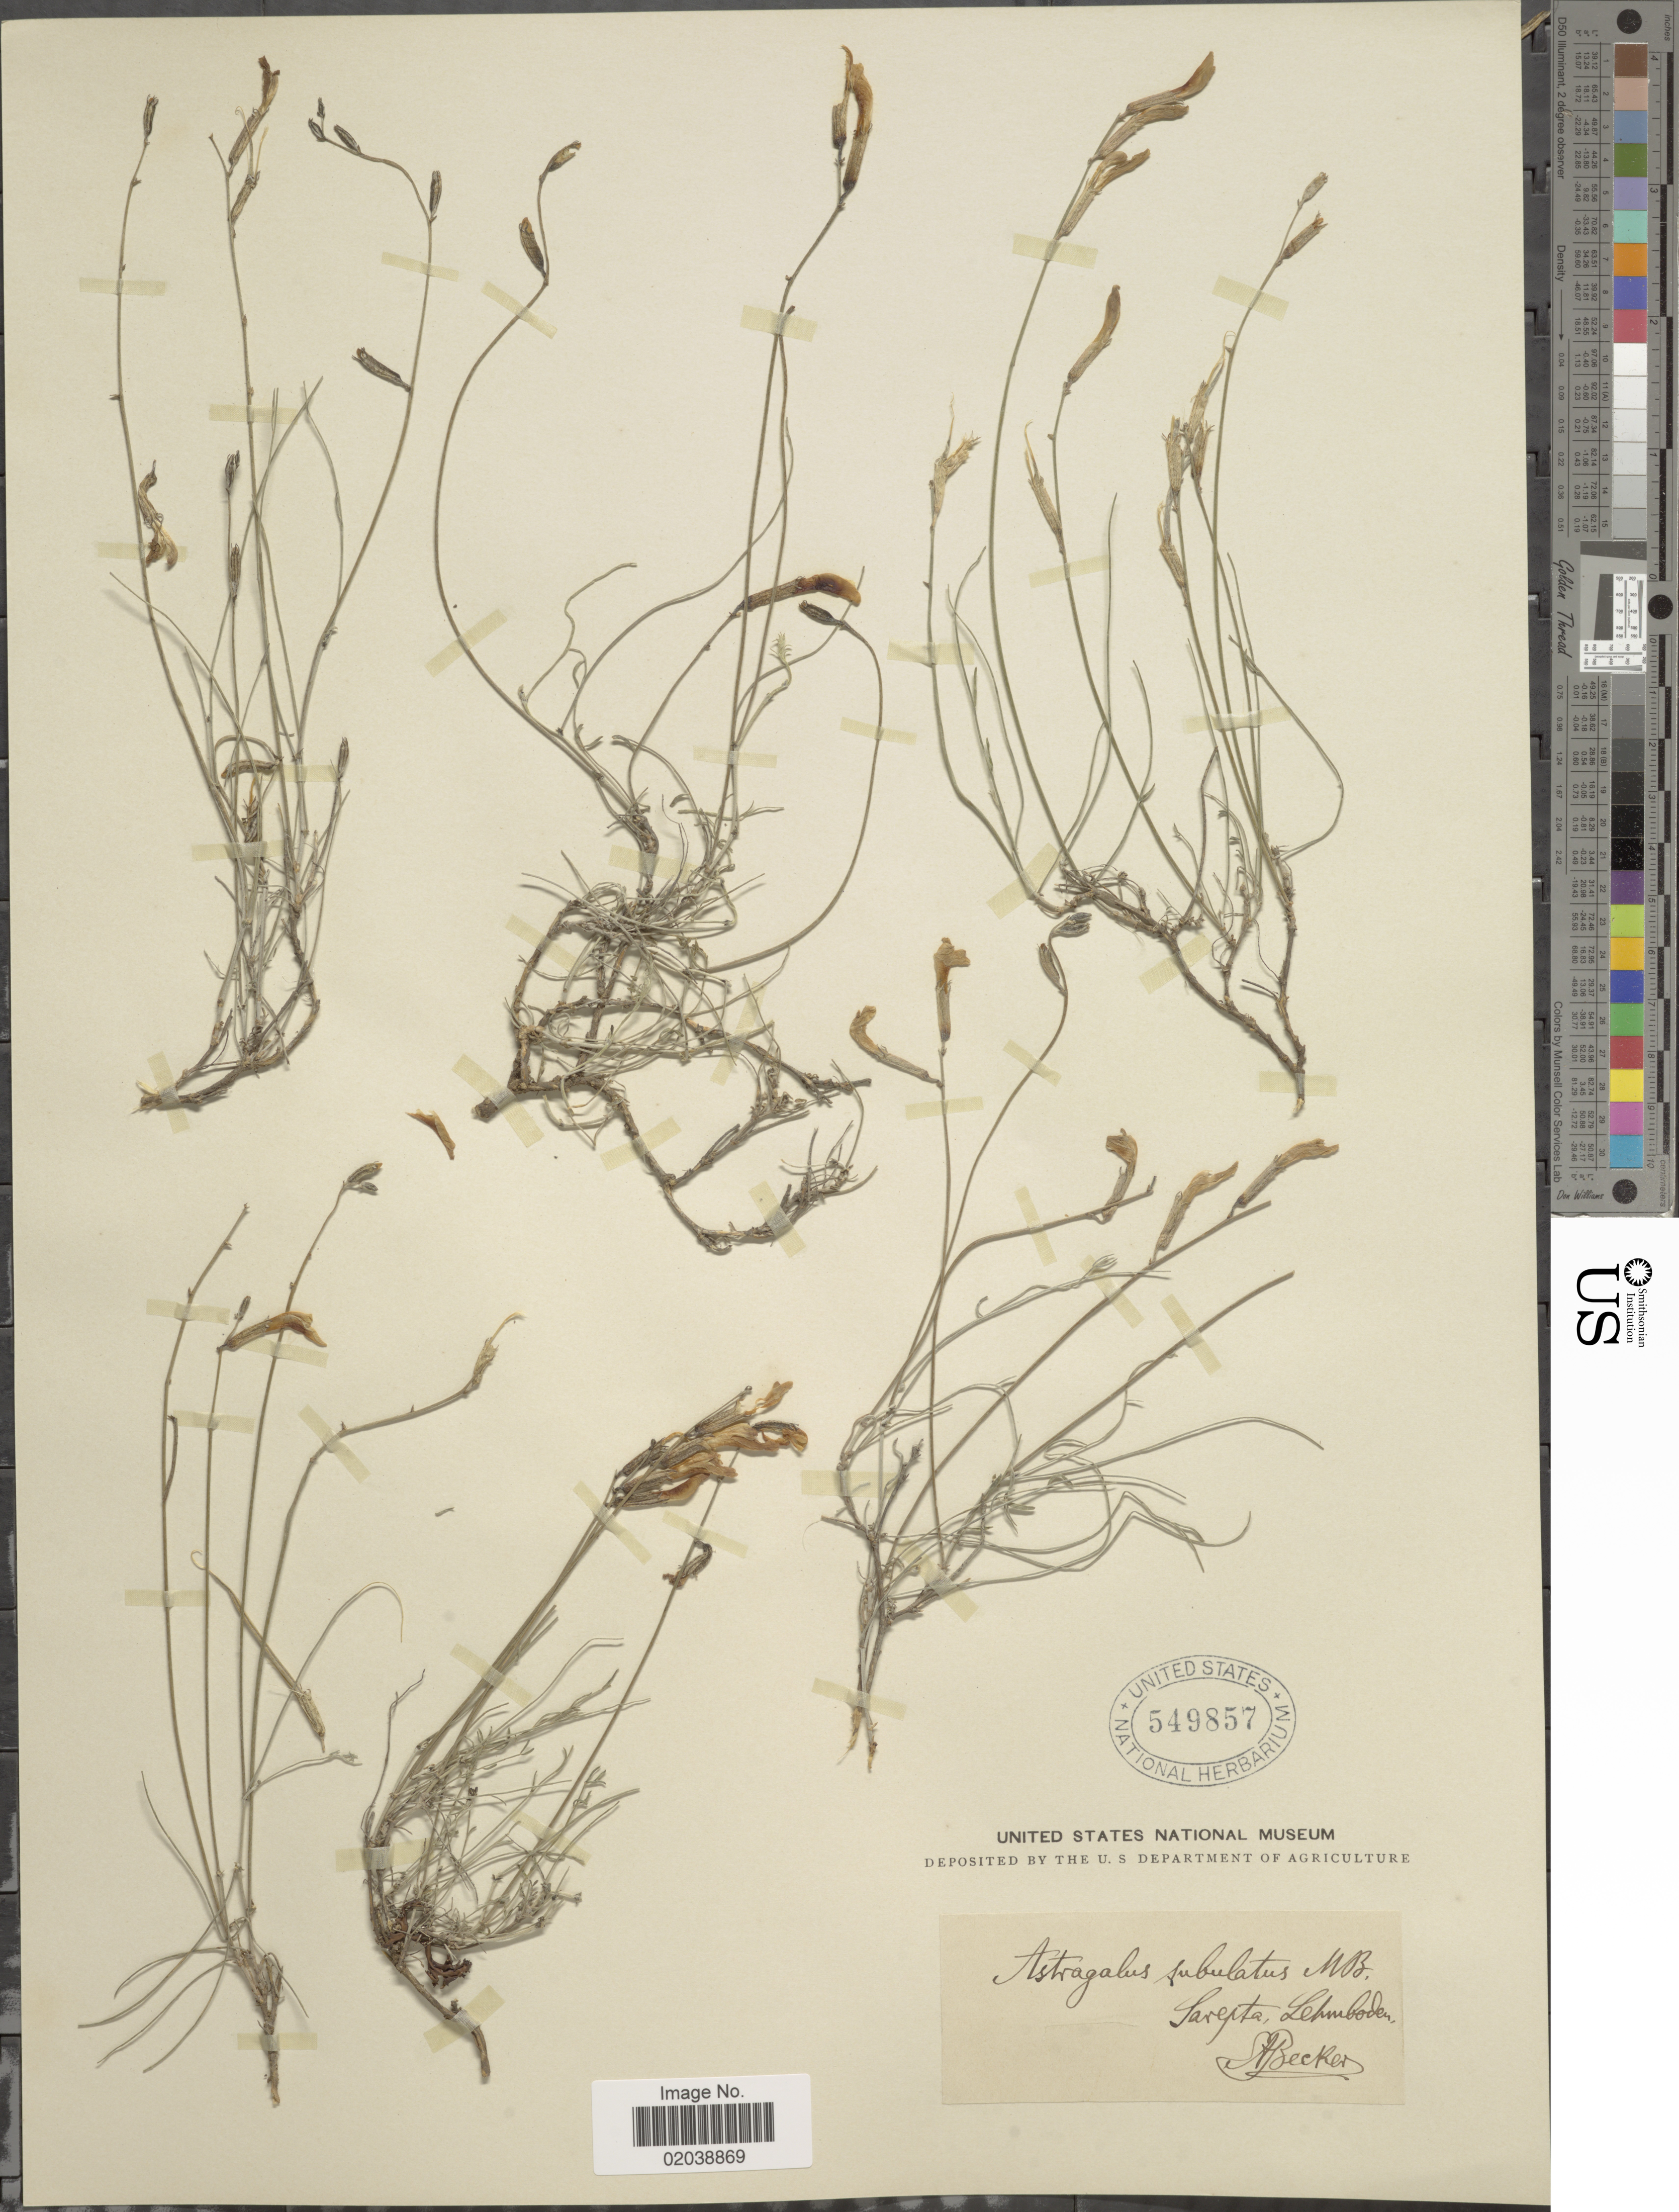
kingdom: Plantae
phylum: Tracheophyta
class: Magnoliopsida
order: Fabales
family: Fabaceae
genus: Astragalus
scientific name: Astragalus subulatus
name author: Pall. ex M. Bieb.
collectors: A. Becker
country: Russian Federation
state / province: Volgograd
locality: Sarepta, Lehmboden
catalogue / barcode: US 549857